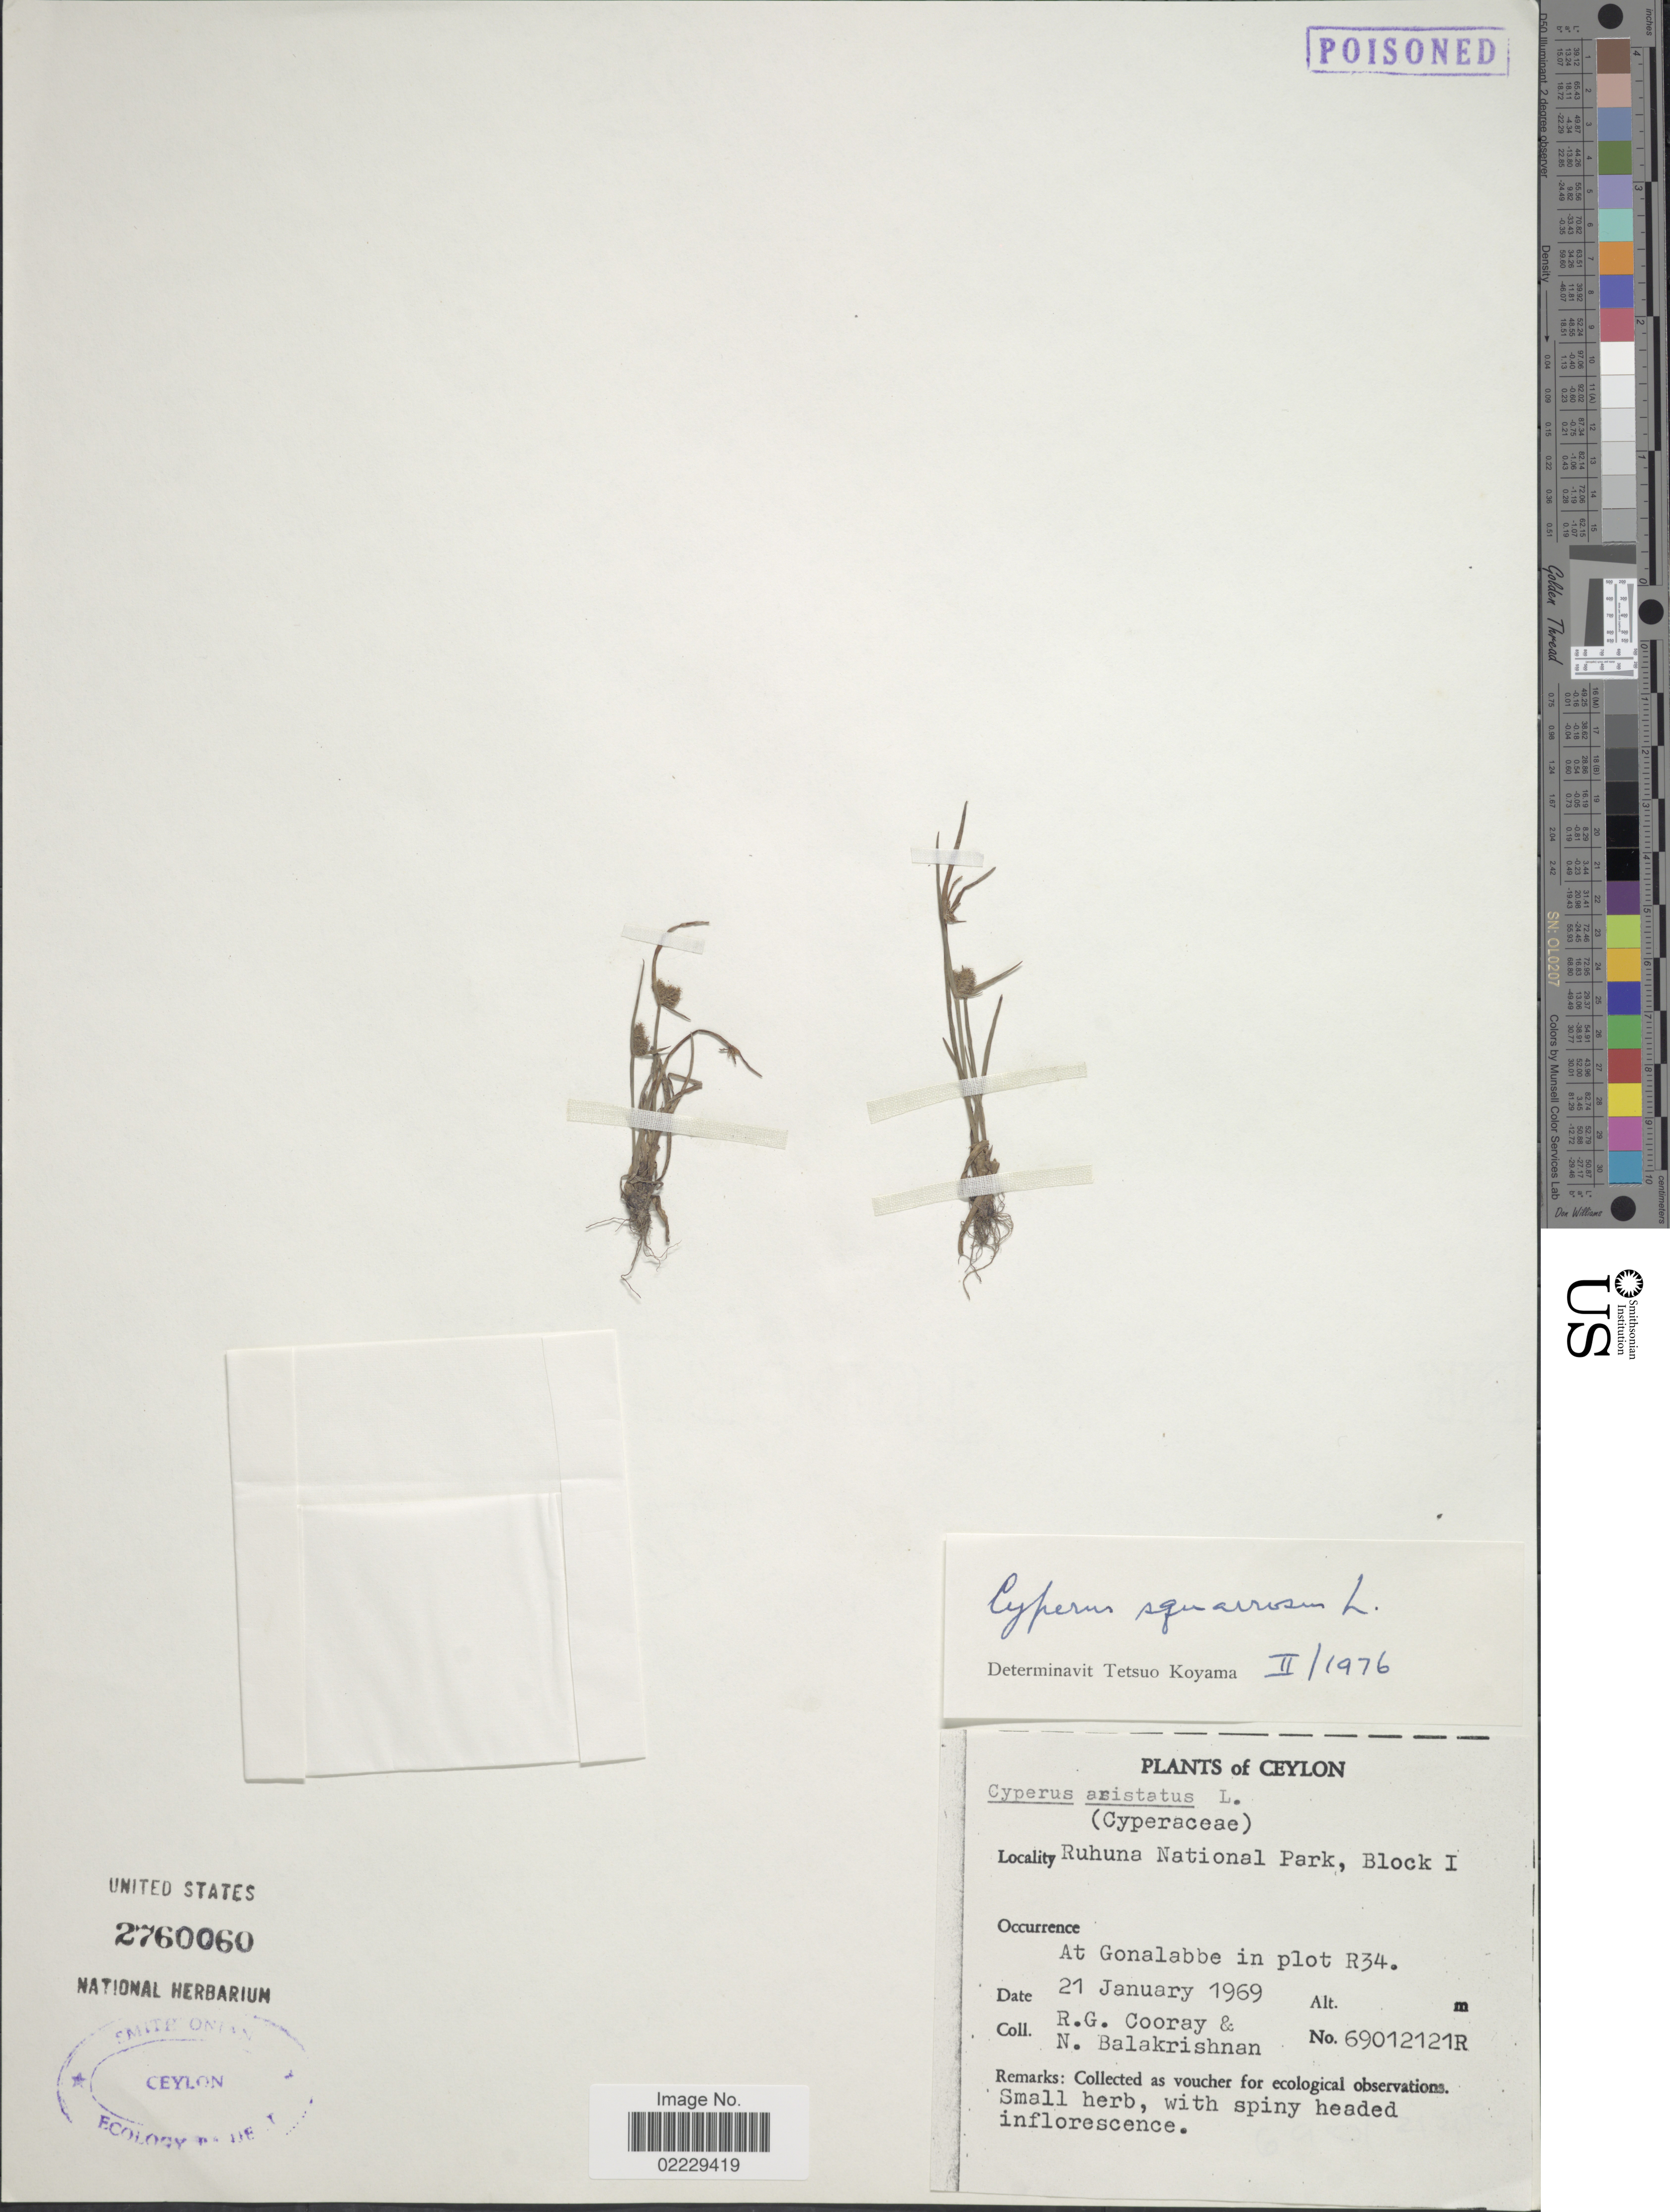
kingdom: Plantae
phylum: Tracheophyta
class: Liliopsida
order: Poales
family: Cyperaceae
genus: Cyperus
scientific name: Cyperus squarrosus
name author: L.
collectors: R. Cooray & N. Balakrishnan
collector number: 69012121R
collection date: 1969-01-21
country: Sri Lanka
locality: Ceylon, Ruhuna National Park, Block 1, At Gonalabbe in plot R34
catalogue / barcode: US 2760060